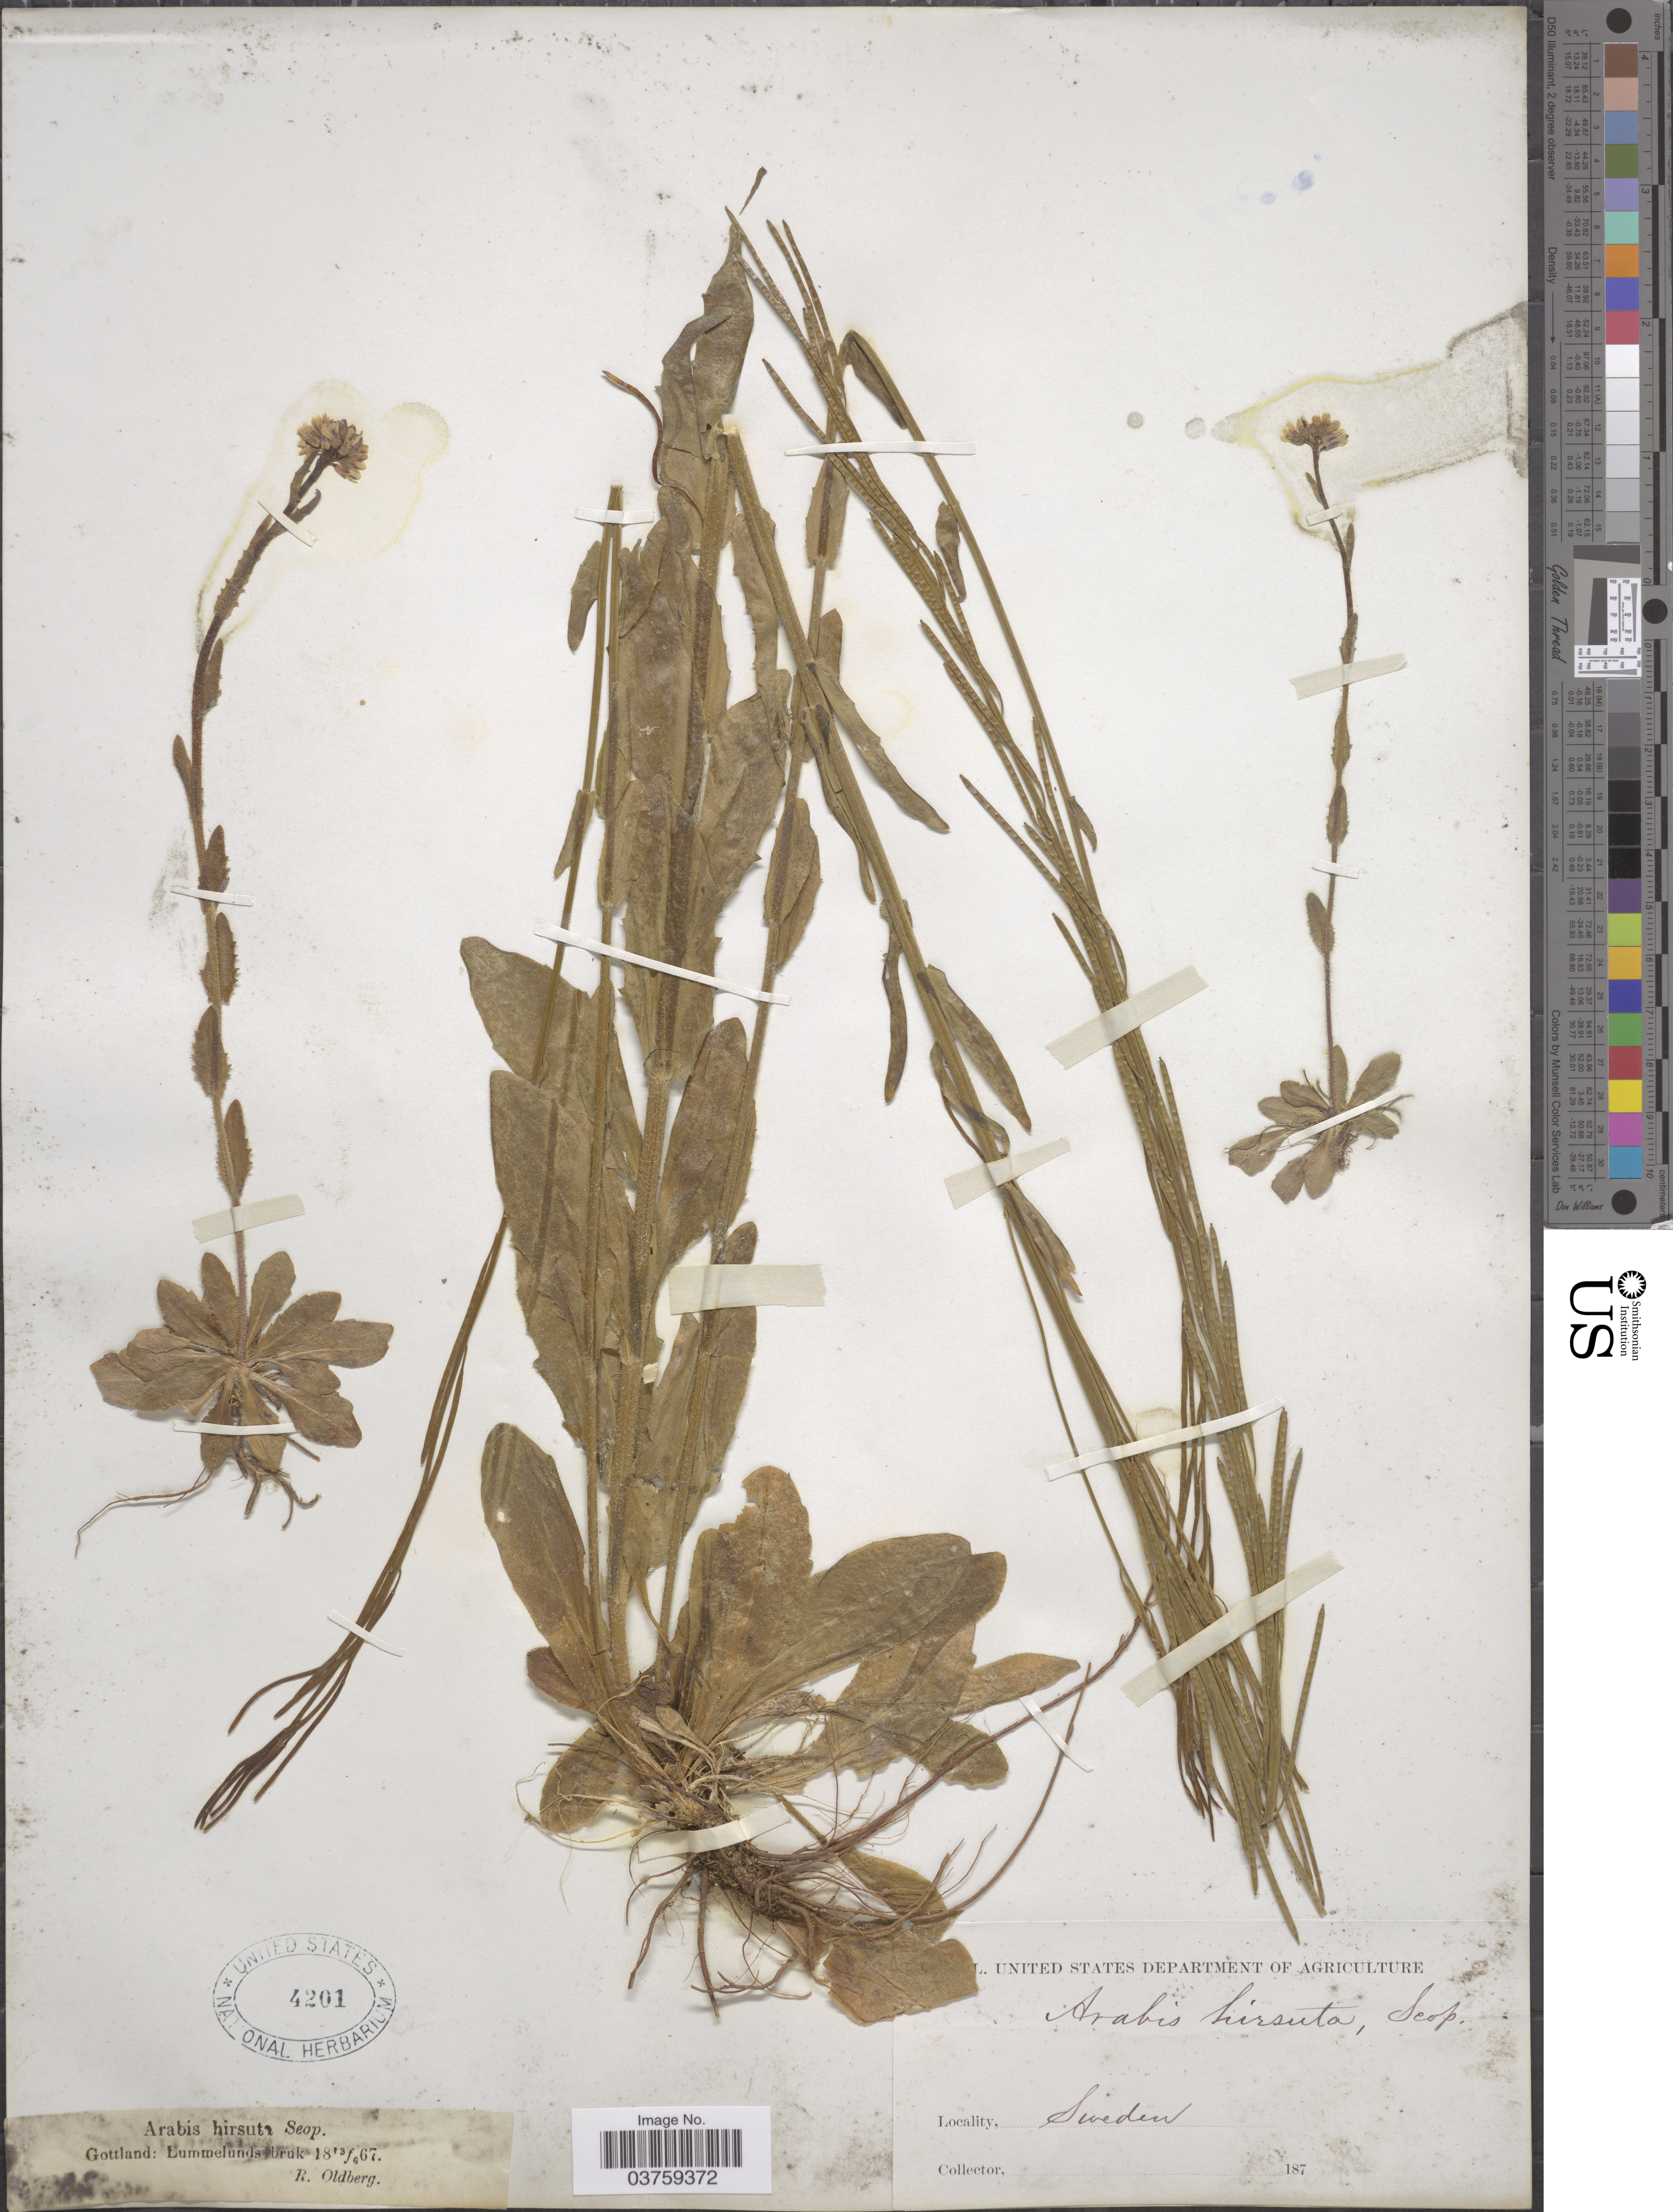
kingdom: Plantae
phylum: Tracheophyta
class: Magnoliopsida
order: Brassicales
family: Brassicaceae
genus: Arabis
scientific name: Arabis hirsuta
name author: (L.) Scop.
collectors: R. Oldberg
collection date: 1867-06-13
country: Sweden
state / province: Gotland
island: Gotland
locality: Gottland: Eummelunds bruk.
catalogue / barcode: US 4201